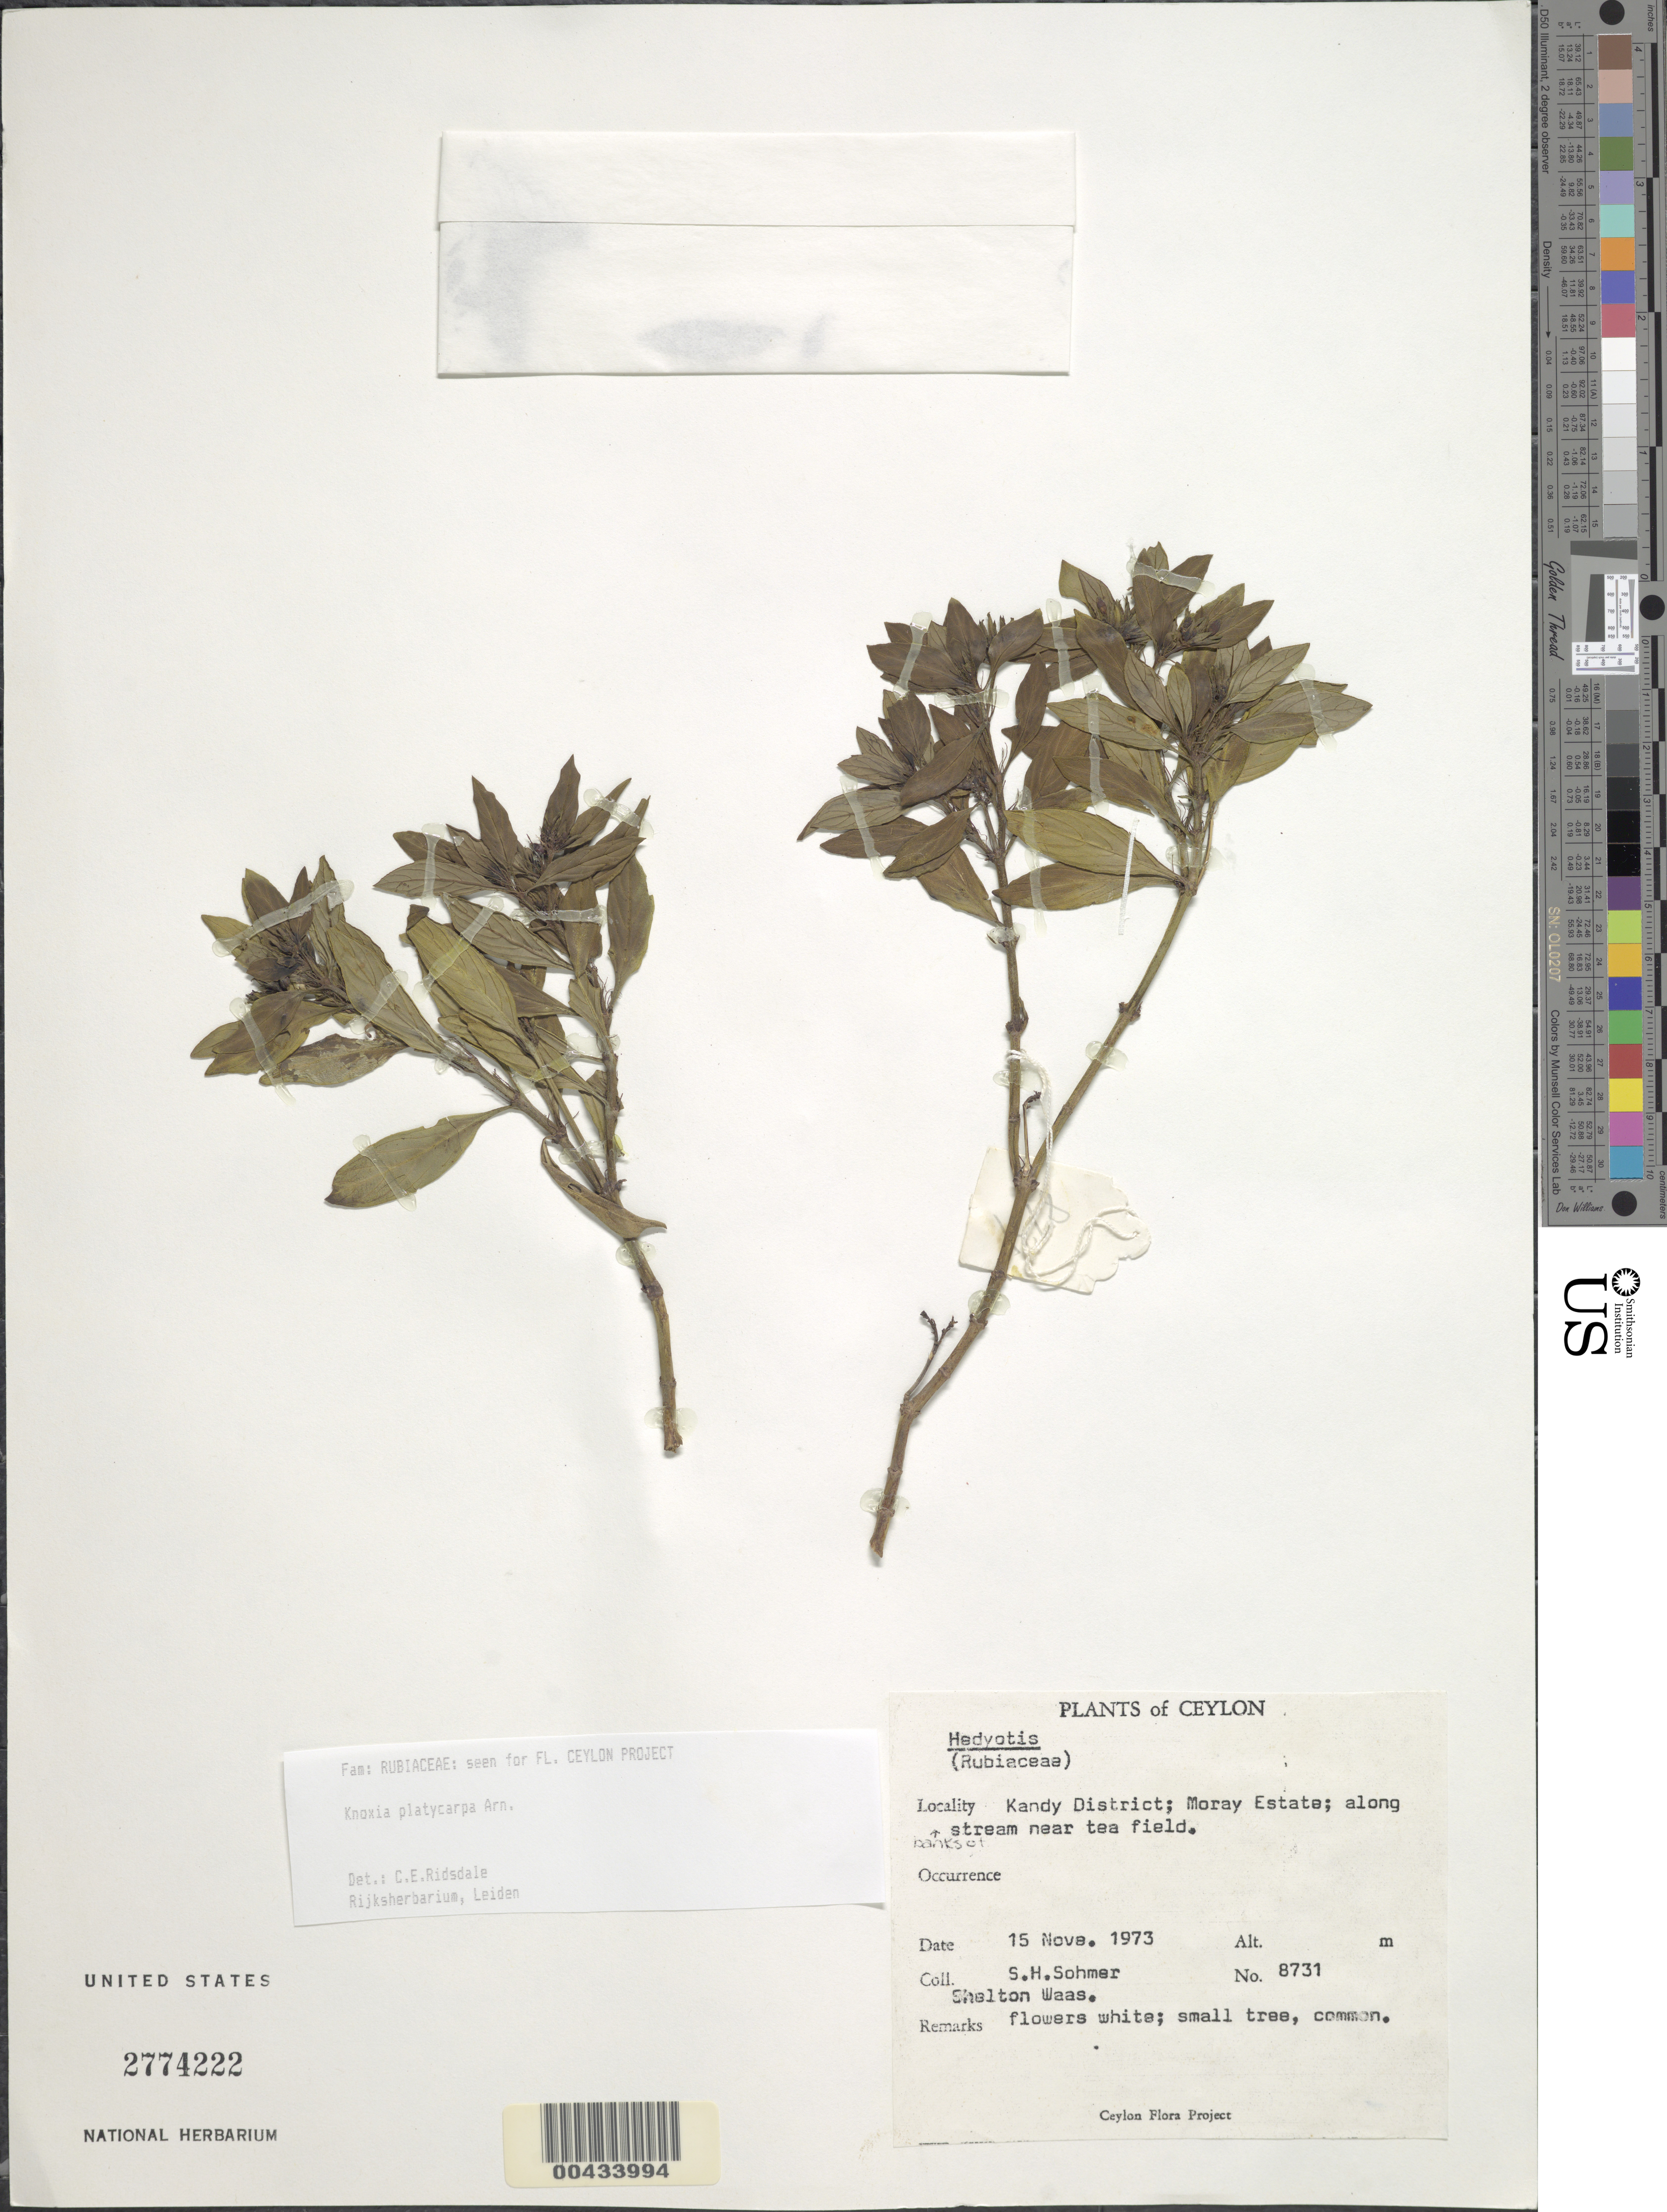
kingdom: Plantae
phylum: Tracheophyta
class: Magnoliopsida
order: Gentianales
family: Rubiaceae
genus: Knoxia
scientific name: Knoxia platycarpa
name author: Arn.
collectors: S. H. Sohmer & S. Waas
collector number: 8731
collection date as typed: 15 Nov 1973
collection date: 1973-11-15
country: Sri Lanka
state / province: Central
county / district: Kandy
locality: Moray Group Tea Estate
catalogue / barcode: US 2774222